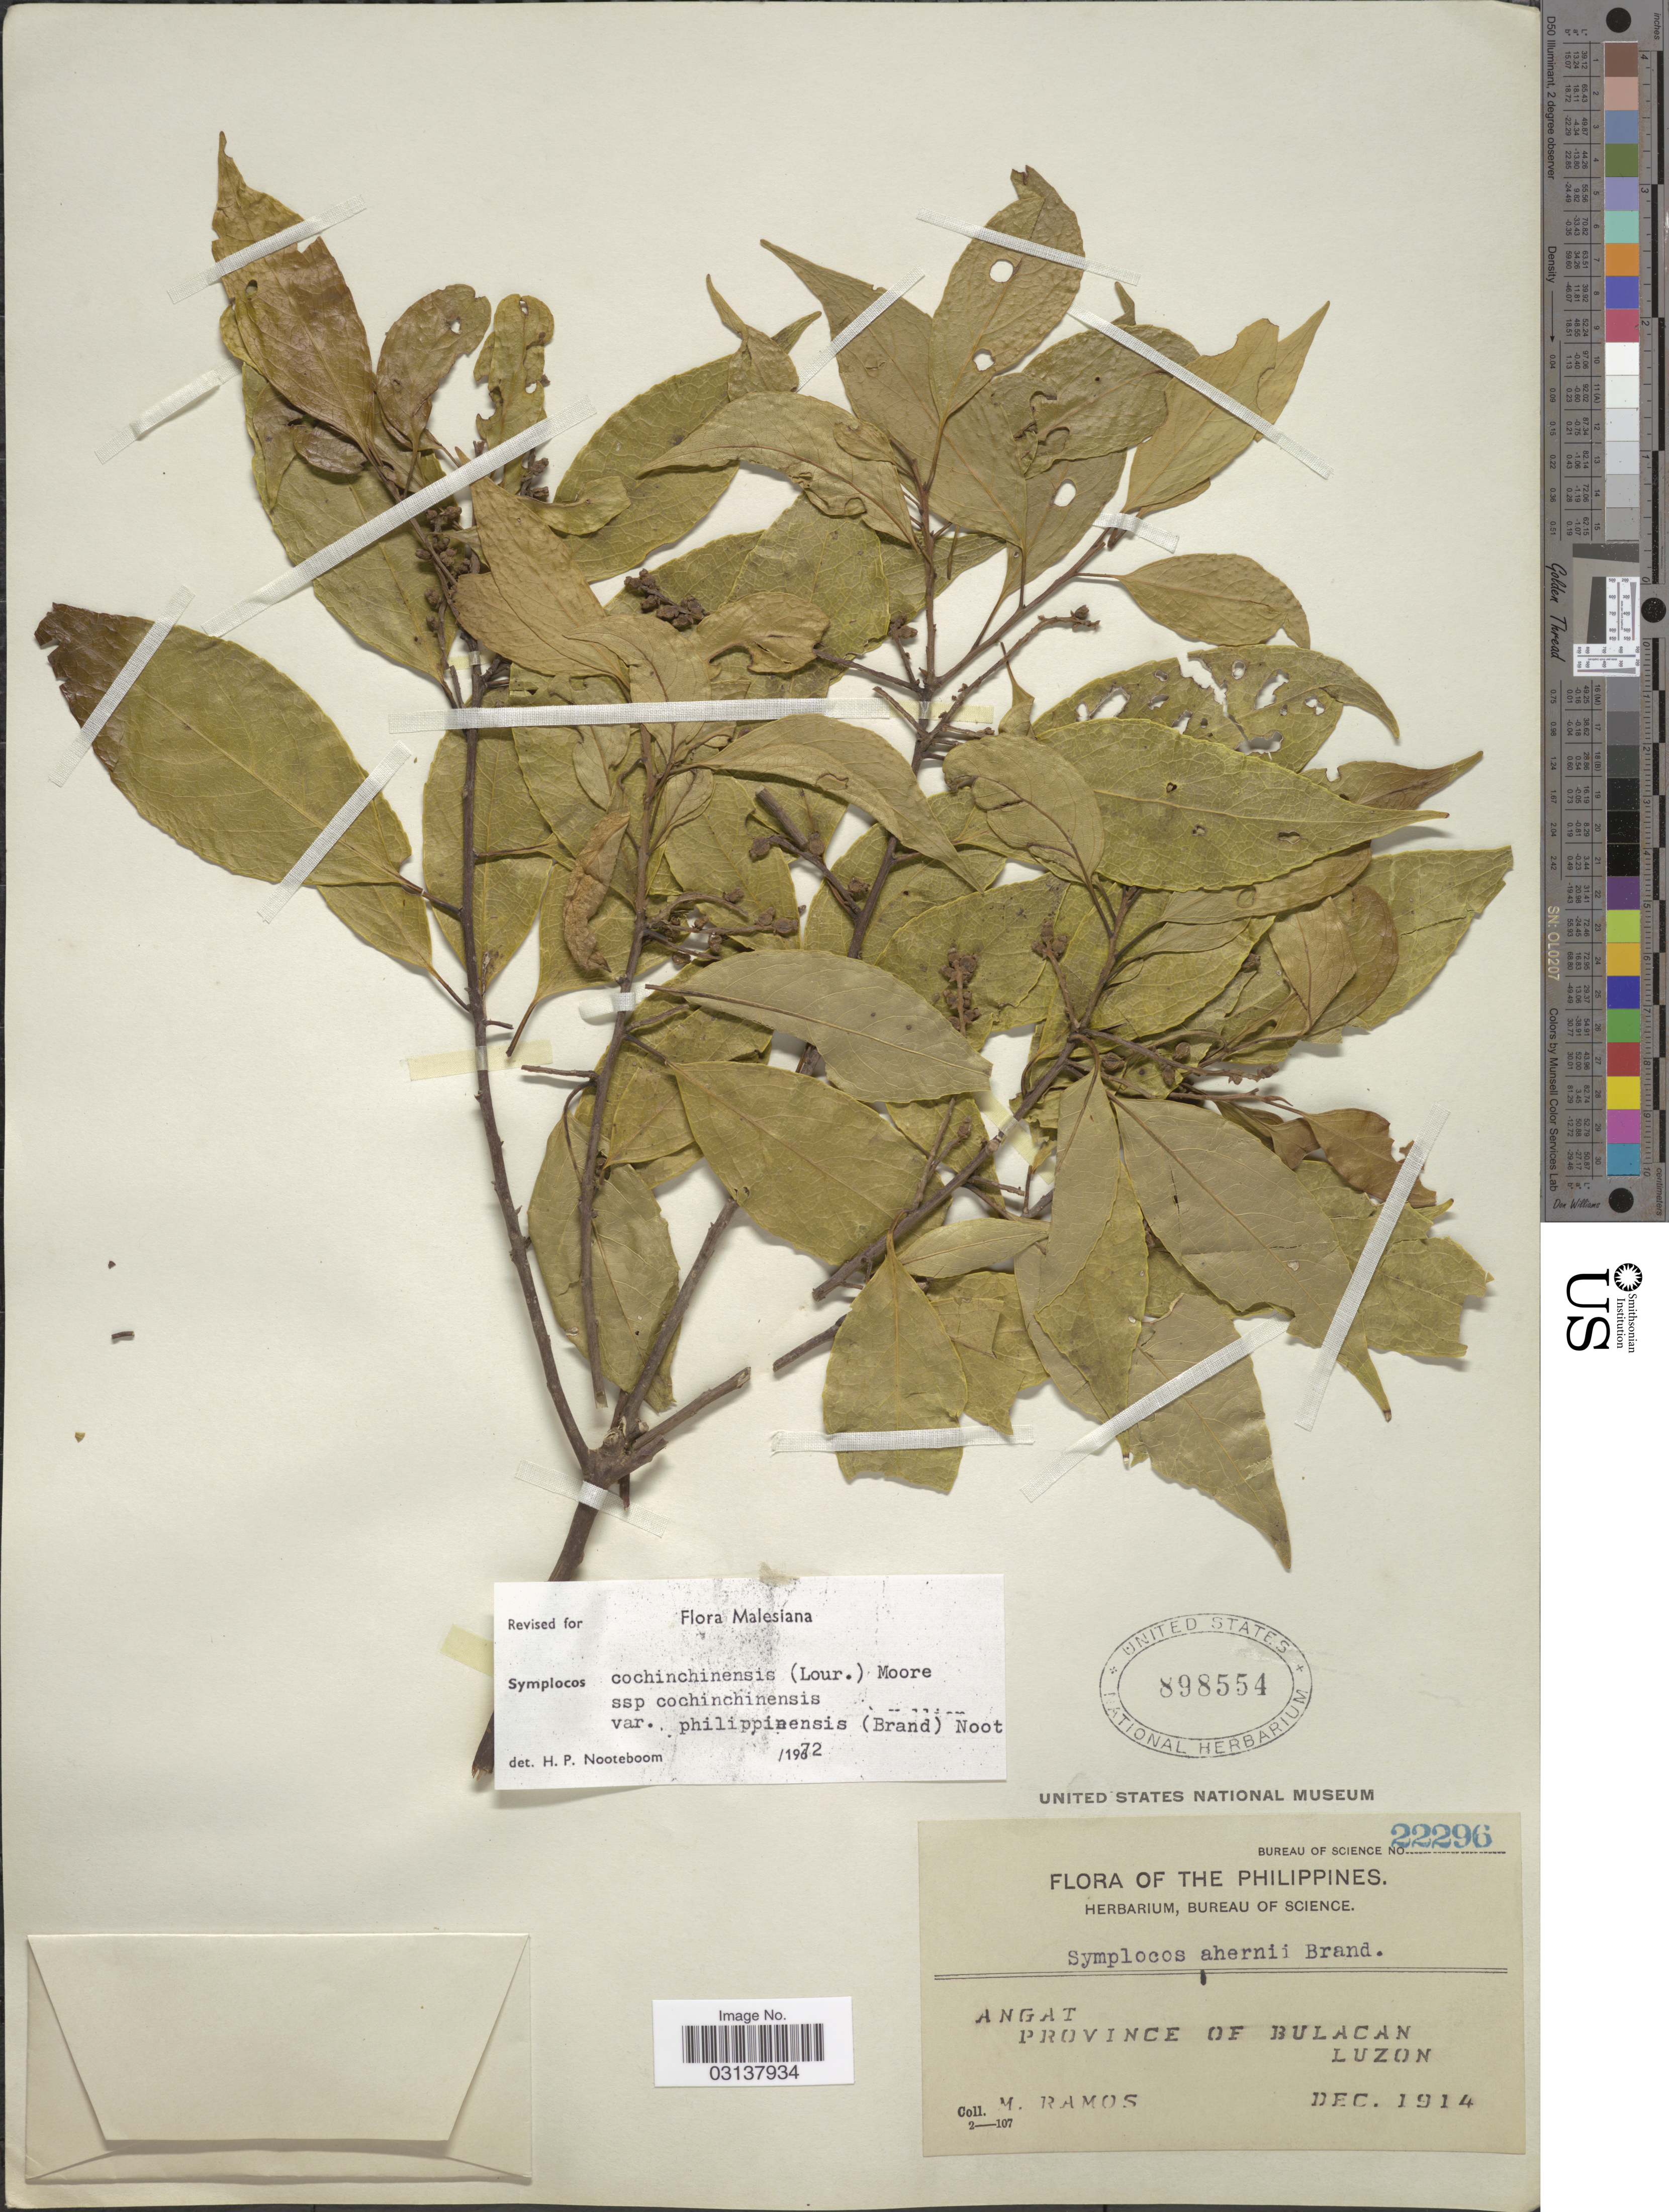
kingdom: Plantae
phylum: Tracheophyta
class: Magnoliopsida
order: Ericales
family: Symplocaceae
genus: Symplocos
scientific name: Symplocos cochinchinensis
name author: (Lour.) S. Moore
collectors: M. Ramos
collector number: Bureau of Science 22296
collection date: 1914-12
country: Philippines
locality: The Philippines. Angat. Province of Bulucan Luzon.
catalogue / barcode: US 898554